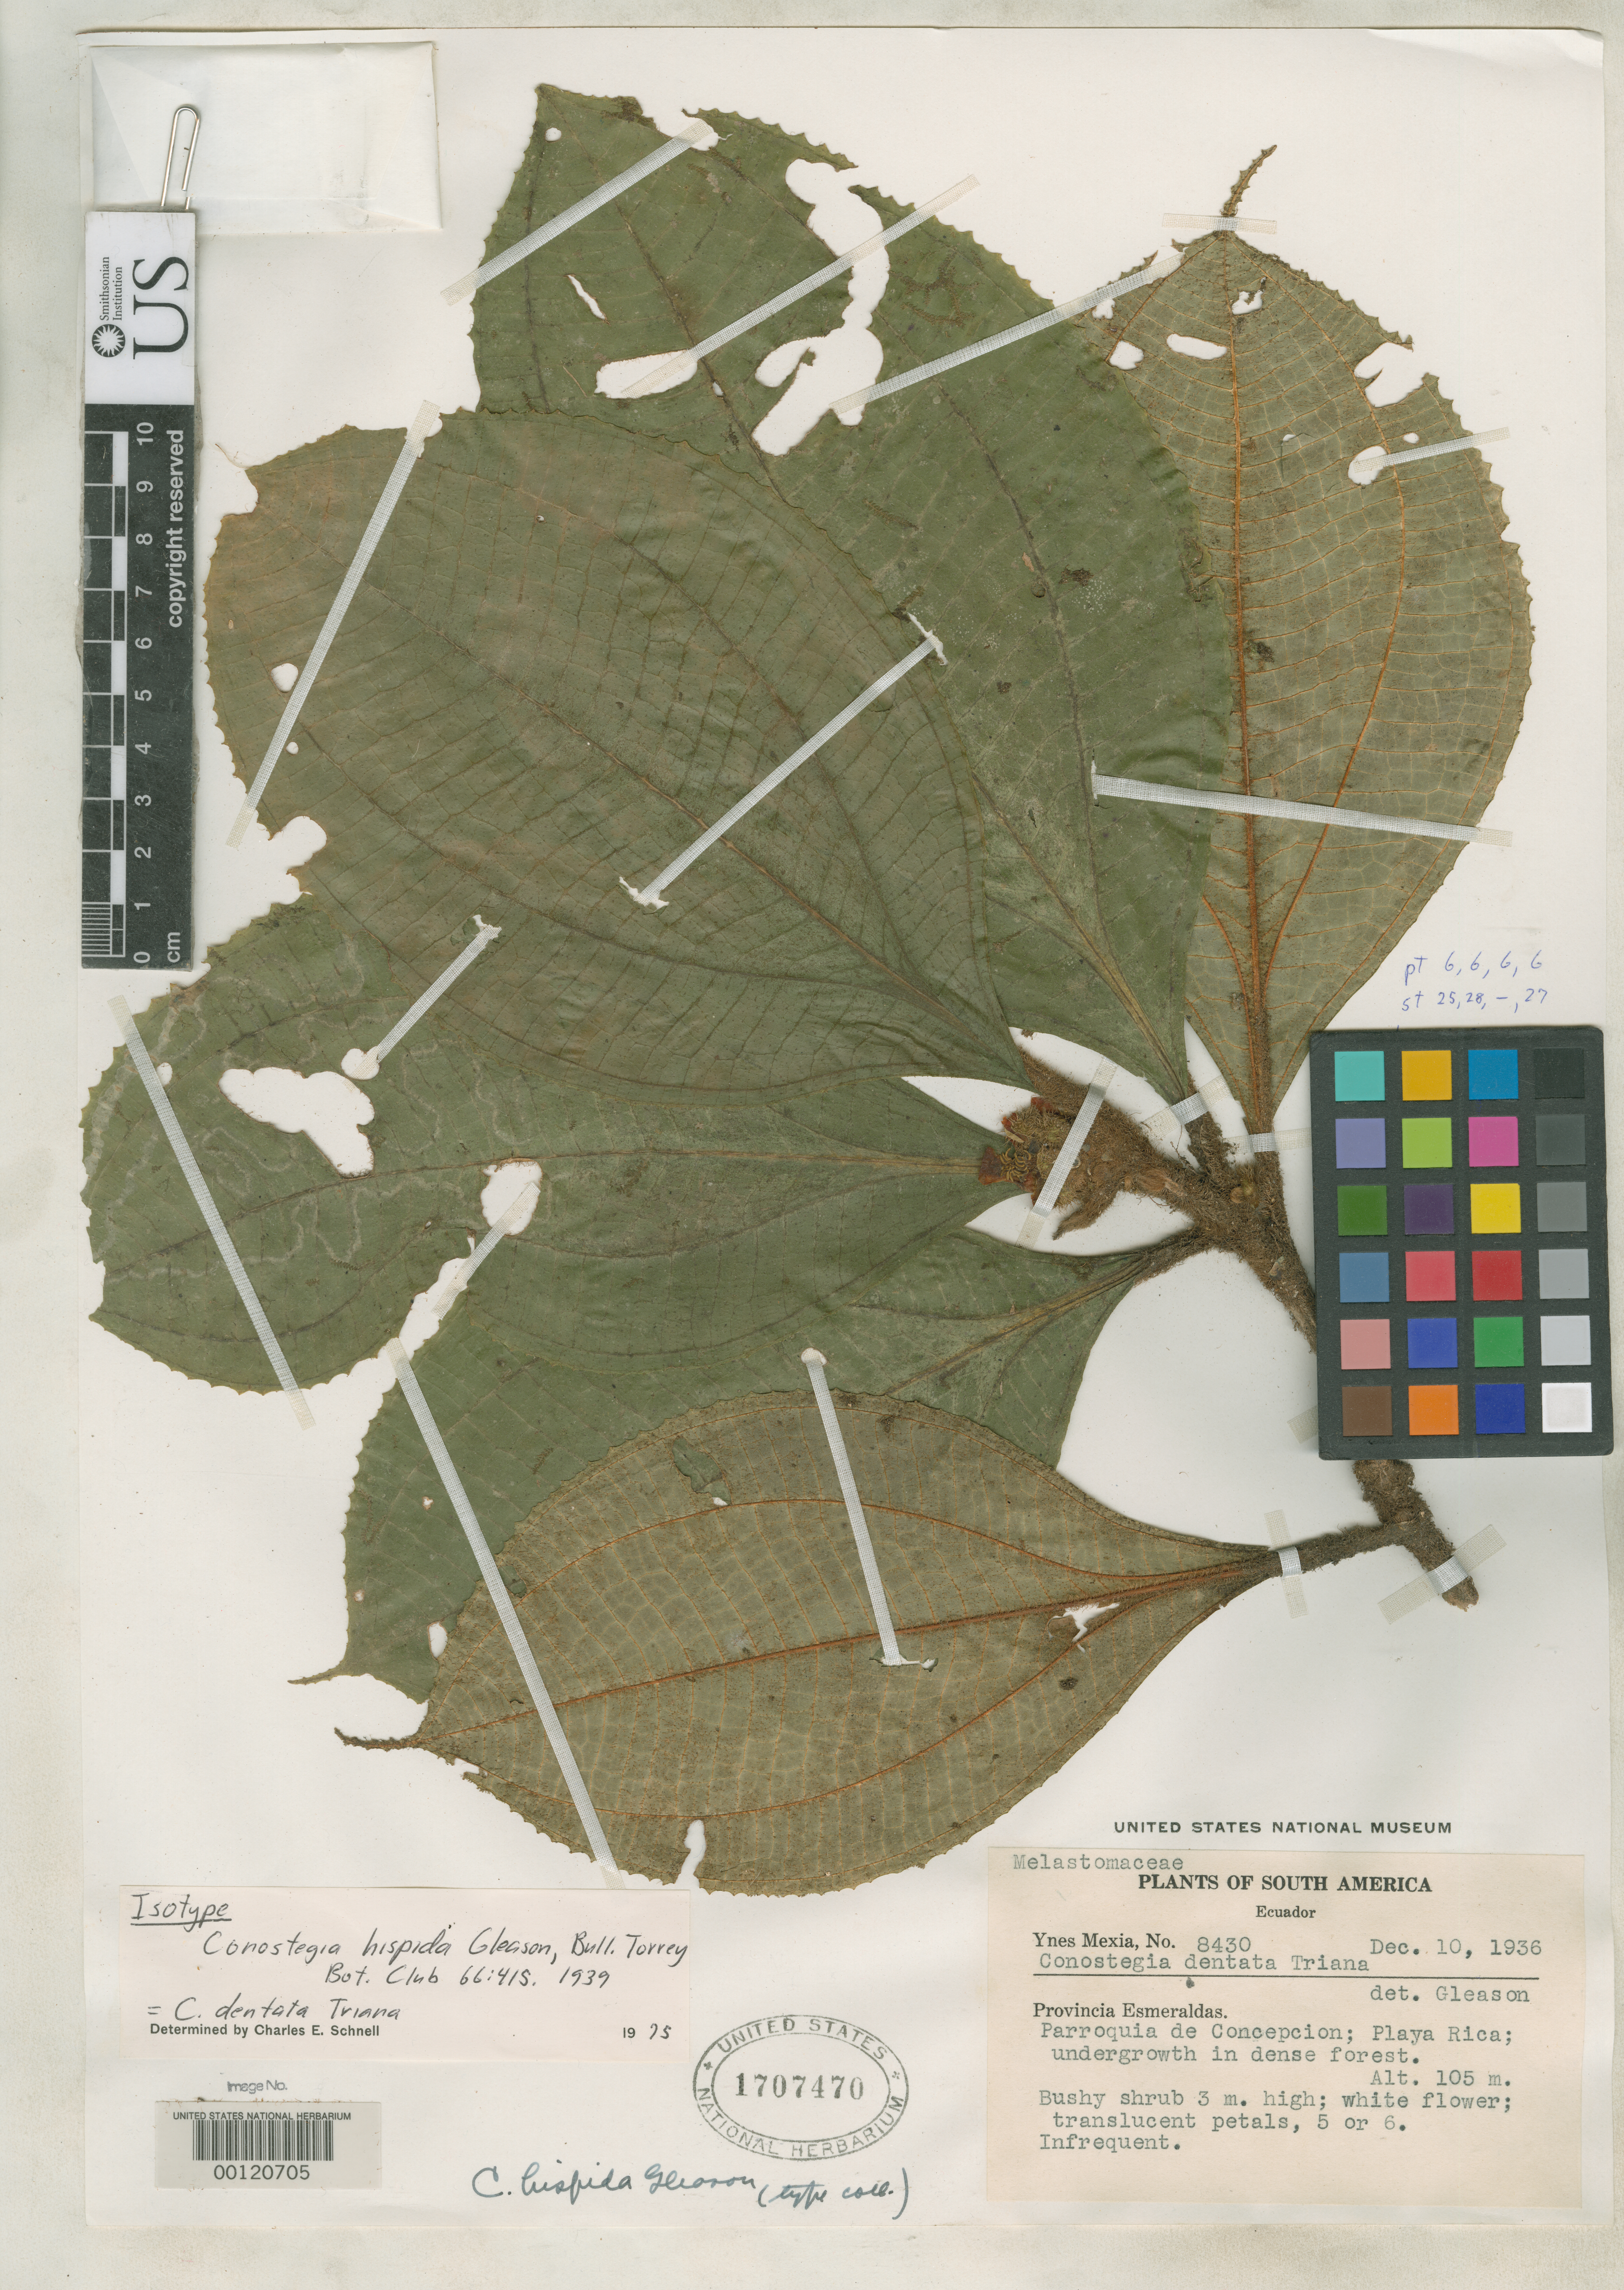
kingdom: Plantae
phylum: Tracheophyta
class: Magnoliopsida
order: Myrtales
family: Melastomataceae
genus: Conostegia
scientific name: Conostegia hispida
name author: Gleason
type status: Isotype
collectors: Y. Mexia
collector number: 8430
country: Ecuador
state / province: Esmeraldas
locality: Parroquia de Concepcion.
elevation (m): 105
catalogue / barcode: US 1707470